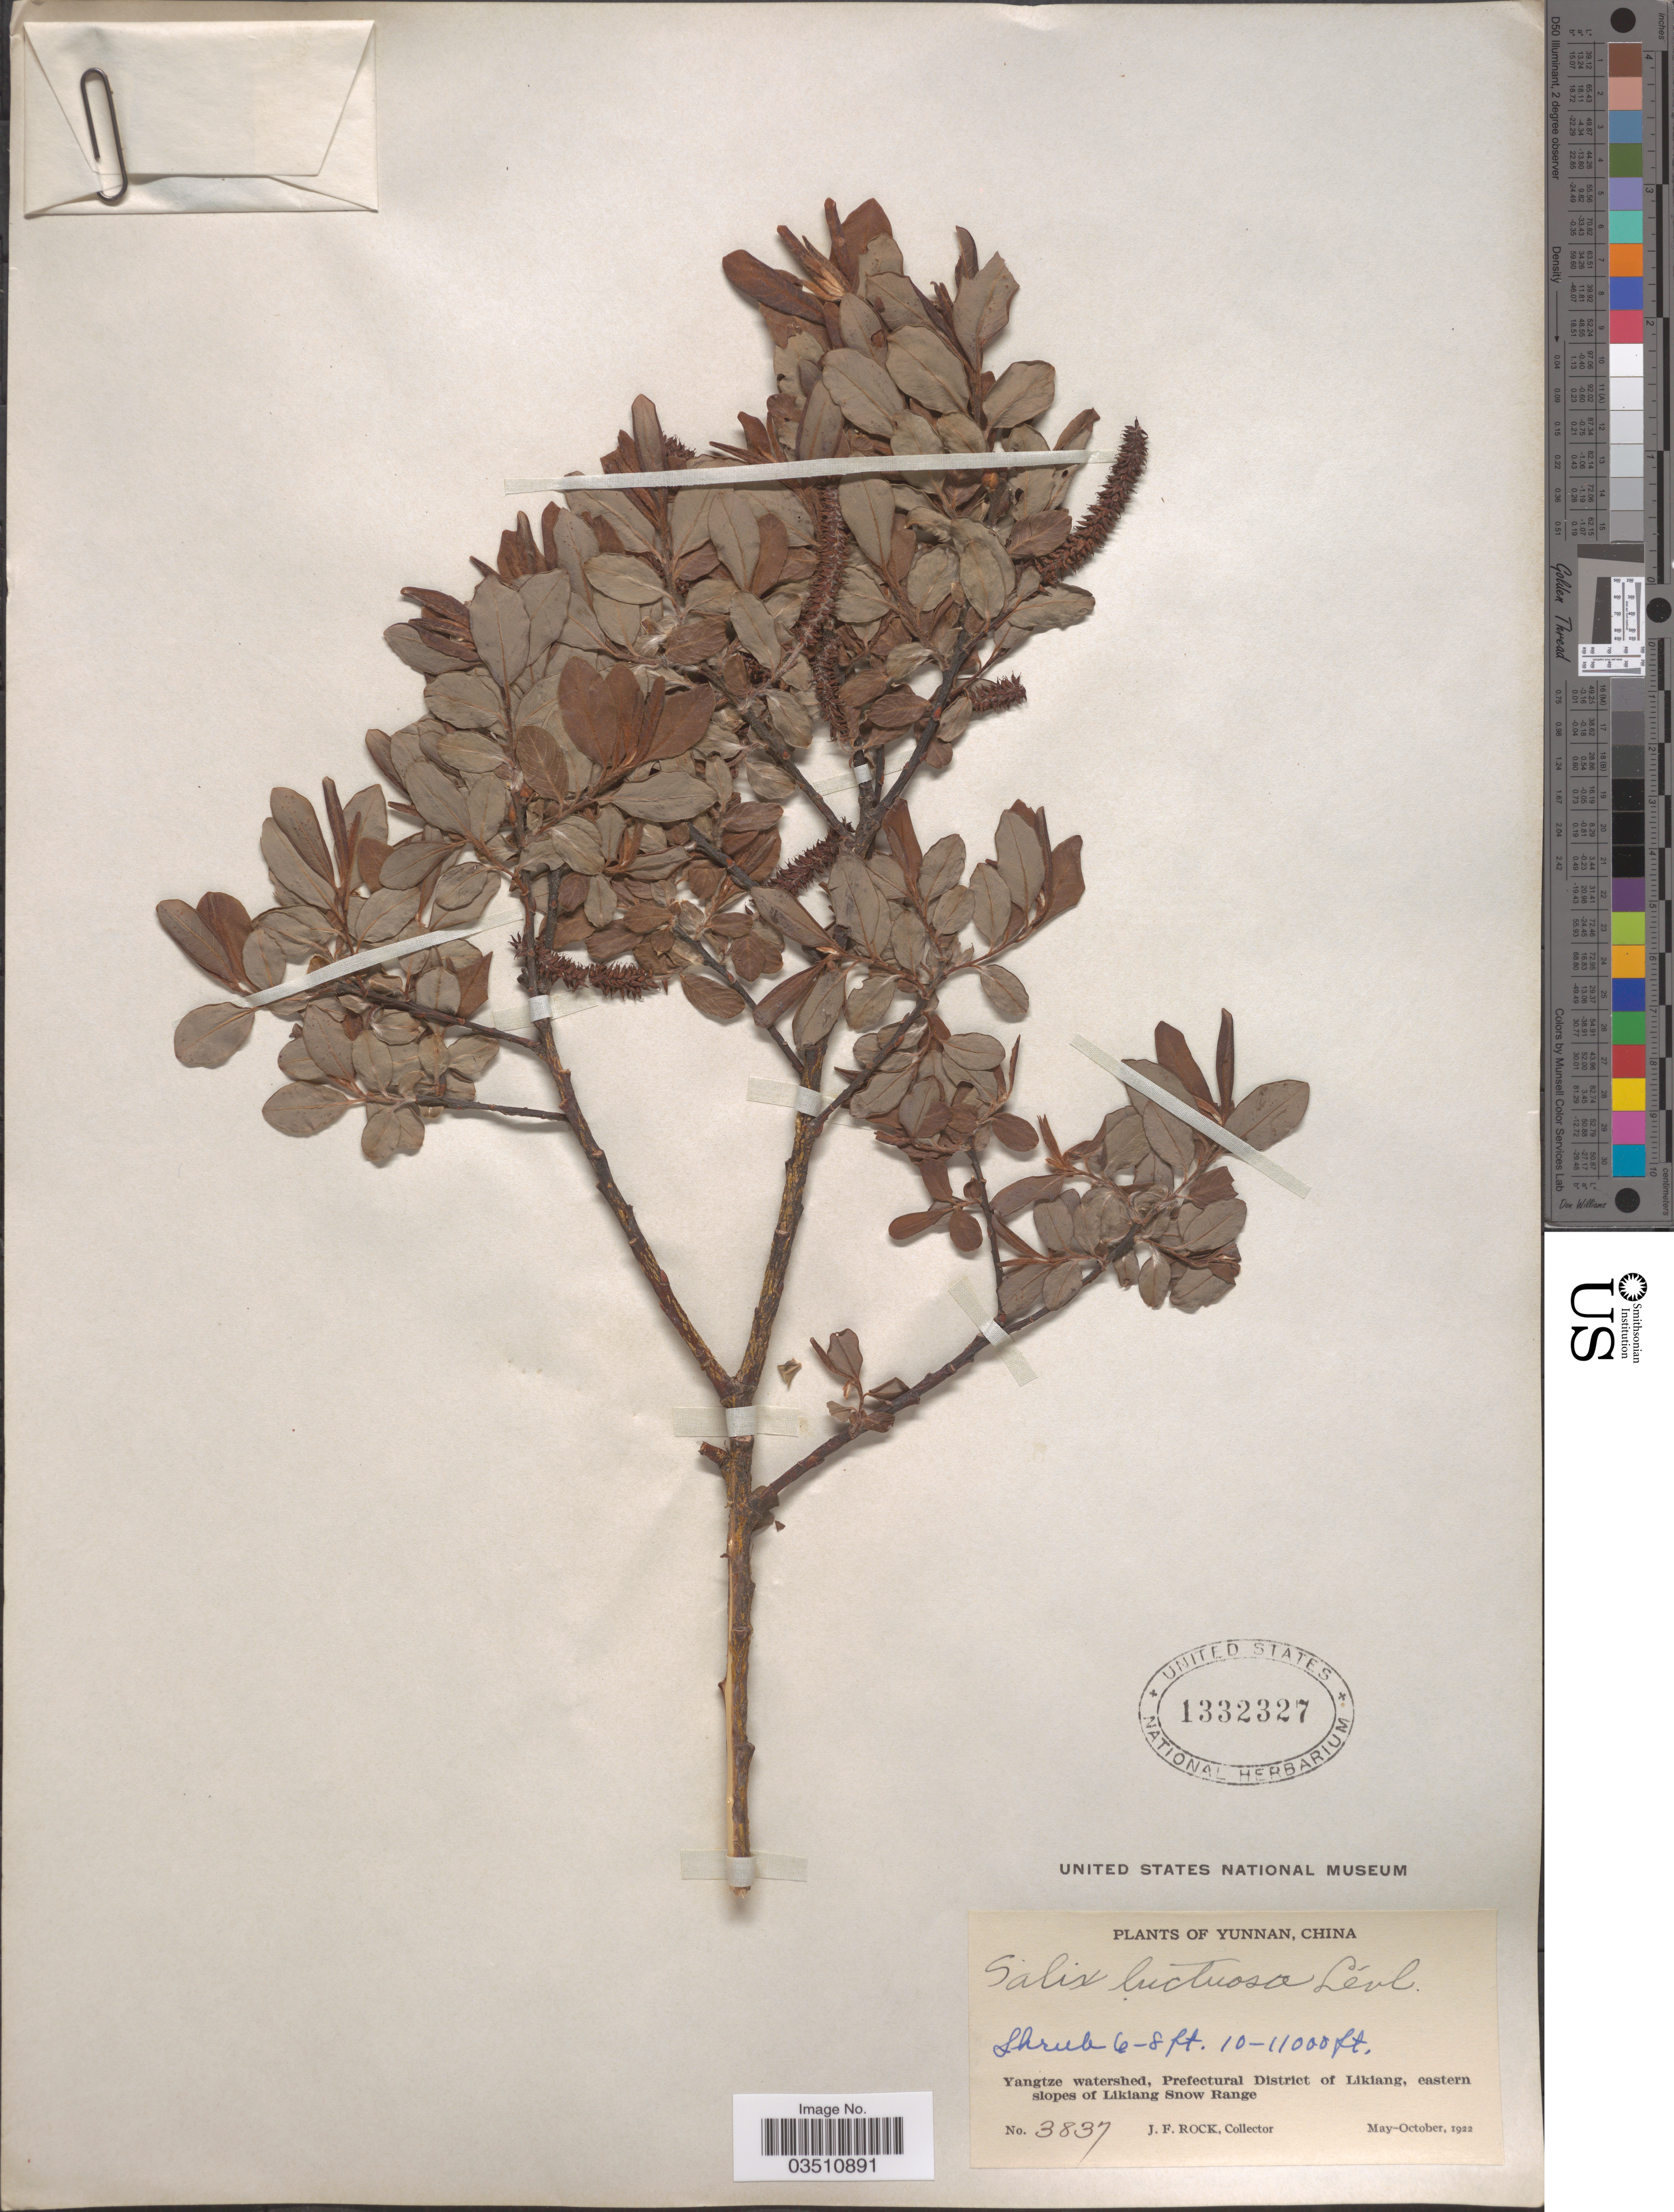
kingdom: Plantae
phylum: Tracheophyta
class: Magnoliopsida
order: Malpighiales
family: Salicaceae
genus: Salix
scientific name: Salix luctuosa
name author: H. Lév.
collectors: J. Rock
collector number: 3837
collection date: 1922-05/1922-10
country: China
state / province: Yunnan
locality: Yangtze watershed, Prefectural District of Likiang, eastern slopes of Likiang Snow Range.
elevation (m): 3048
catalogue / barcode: US 1332327